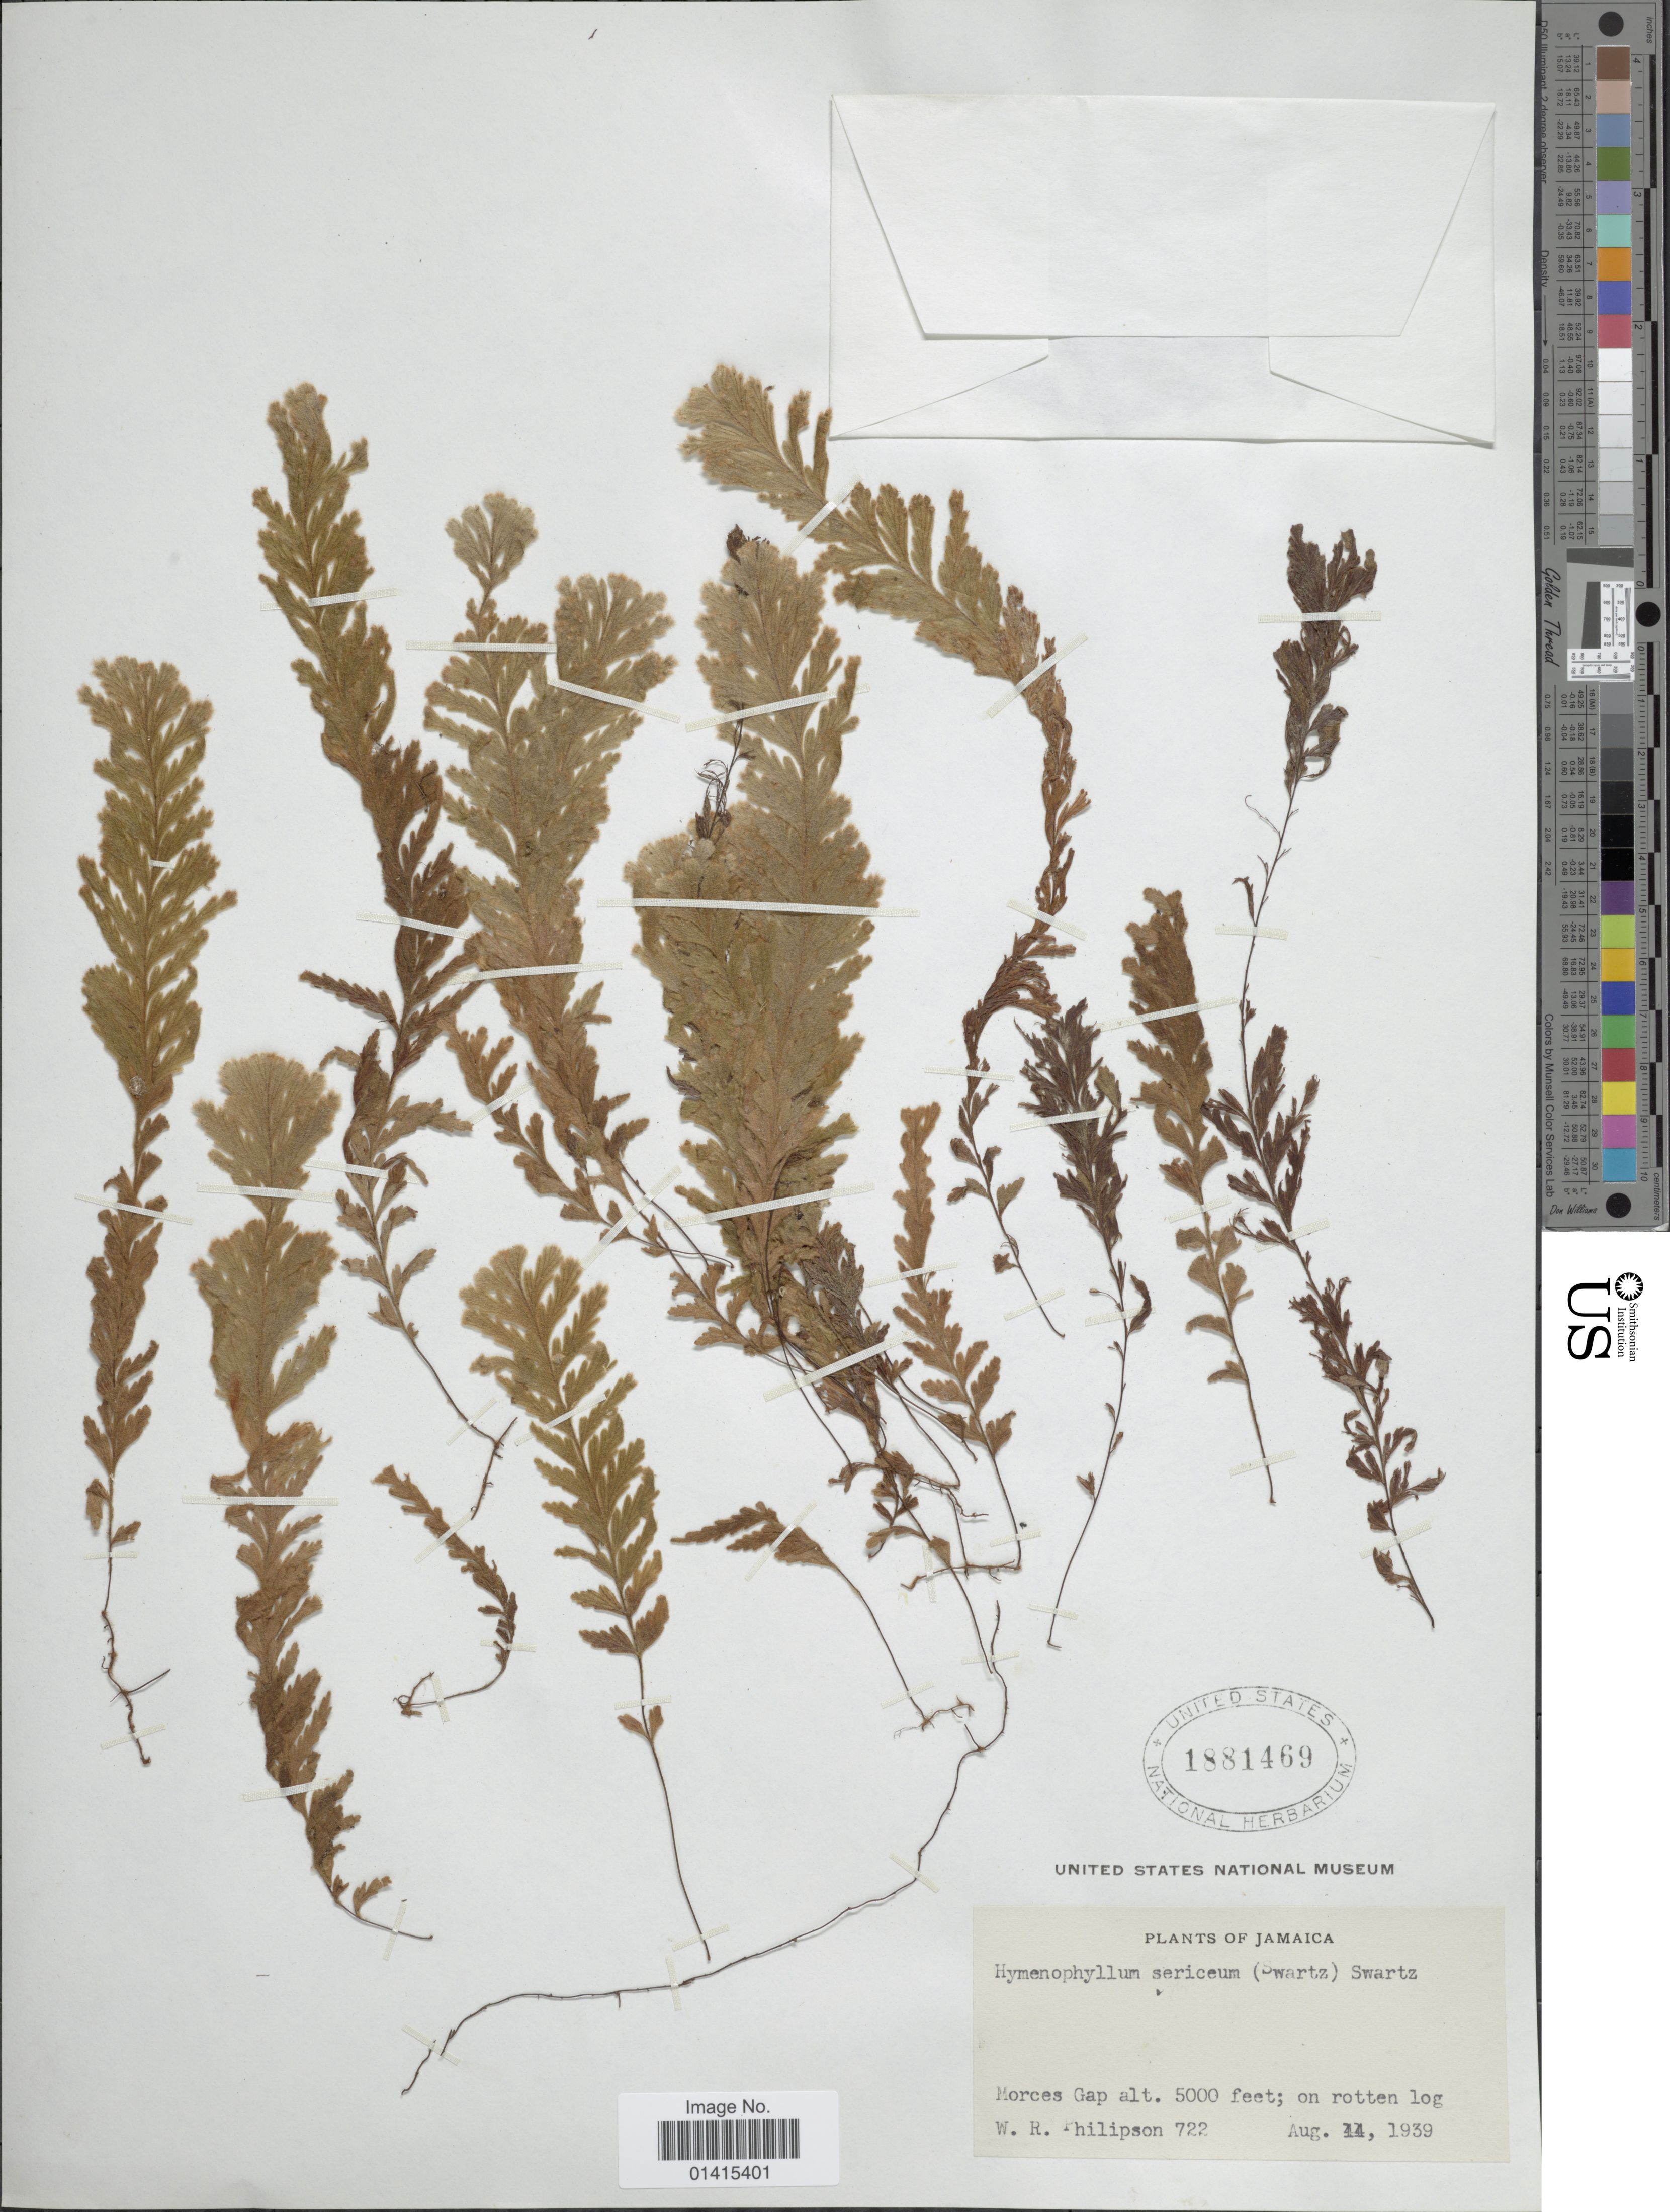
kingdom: Plantae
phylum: Tracheophyta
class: Polypodiopsida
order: Hymenophyllales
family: Hymenophyllaceae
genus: Hymenophyllum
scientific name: Hymenophyllum sericeum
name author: Sw. in Schrad.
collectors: W. R. Philipson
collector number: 722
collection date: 1939-08-11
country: Jamaica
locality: Morces Gap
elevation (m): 1524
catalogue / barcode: US 1881469